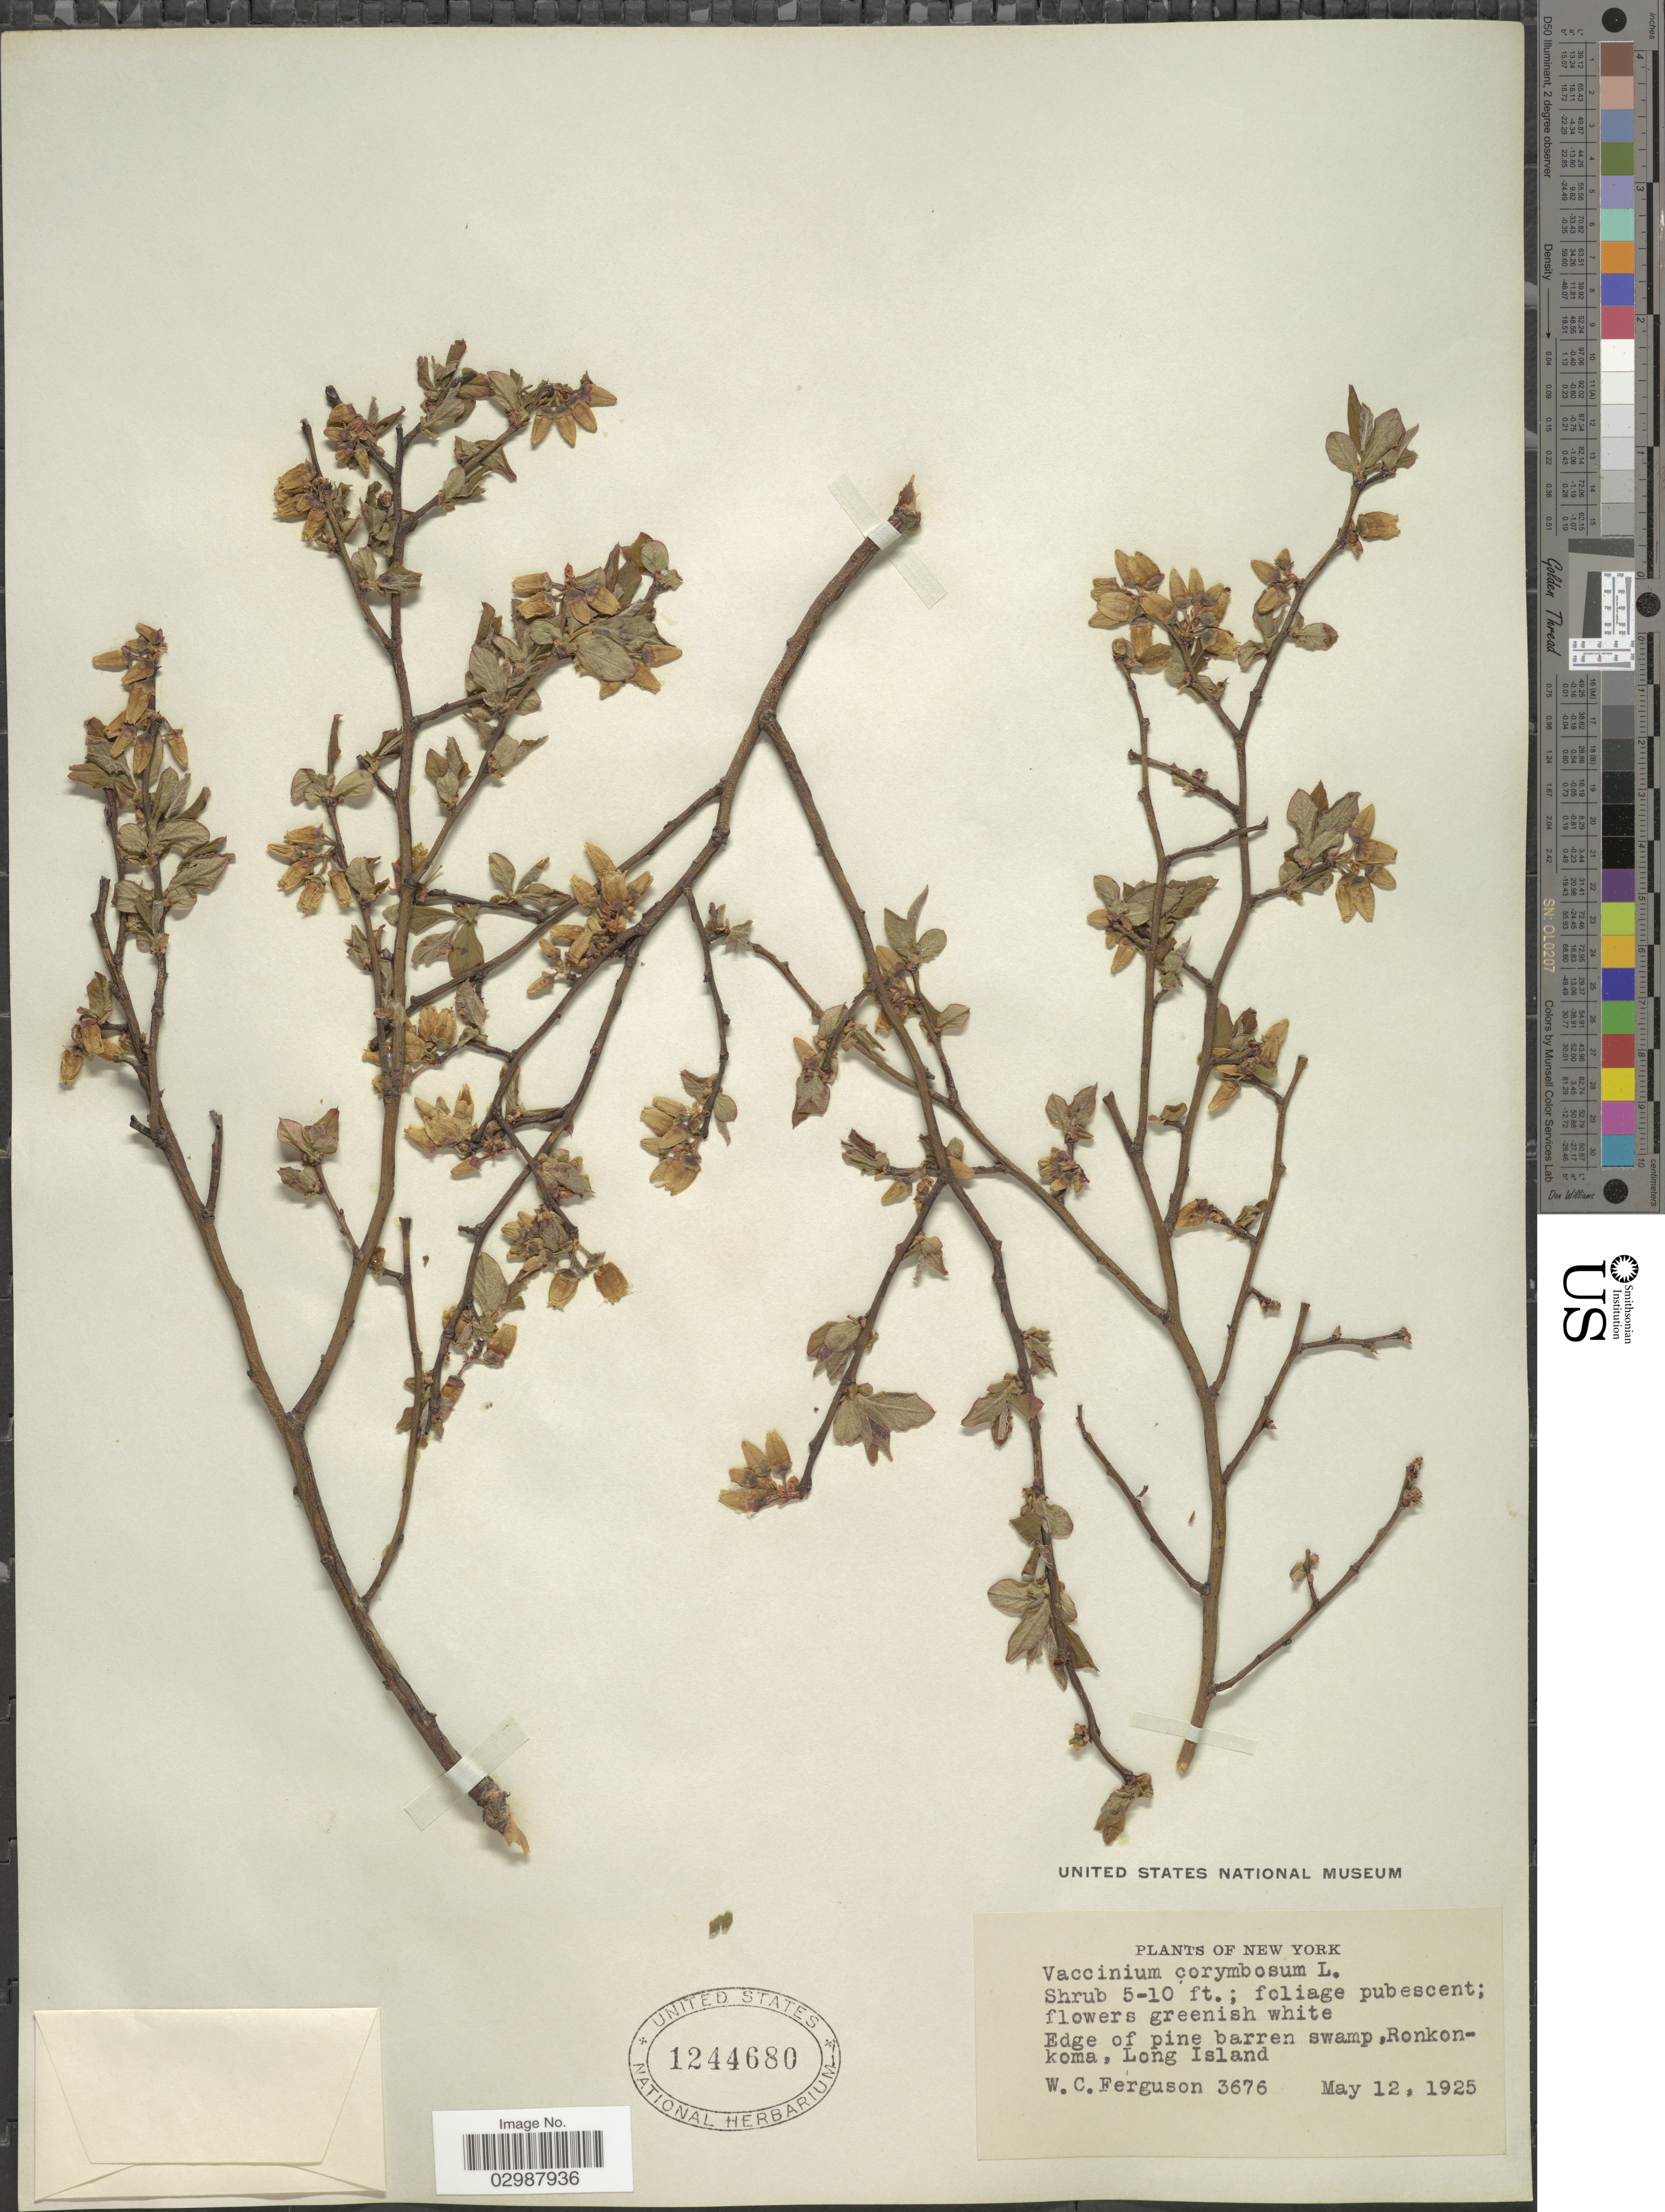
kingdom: Plantae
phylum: Tracheophyta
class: Magnoliopsida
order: Ericales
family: Ericaceae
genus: Vaccinium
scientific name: Vaccinium corymbosum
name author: L.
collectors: W. Ferguson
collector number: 3676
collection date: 1925-05-12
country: United States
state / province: New York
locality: Edge of pine barren swamp, Ronkonkoma, Long Island.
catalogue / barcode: US 1244680